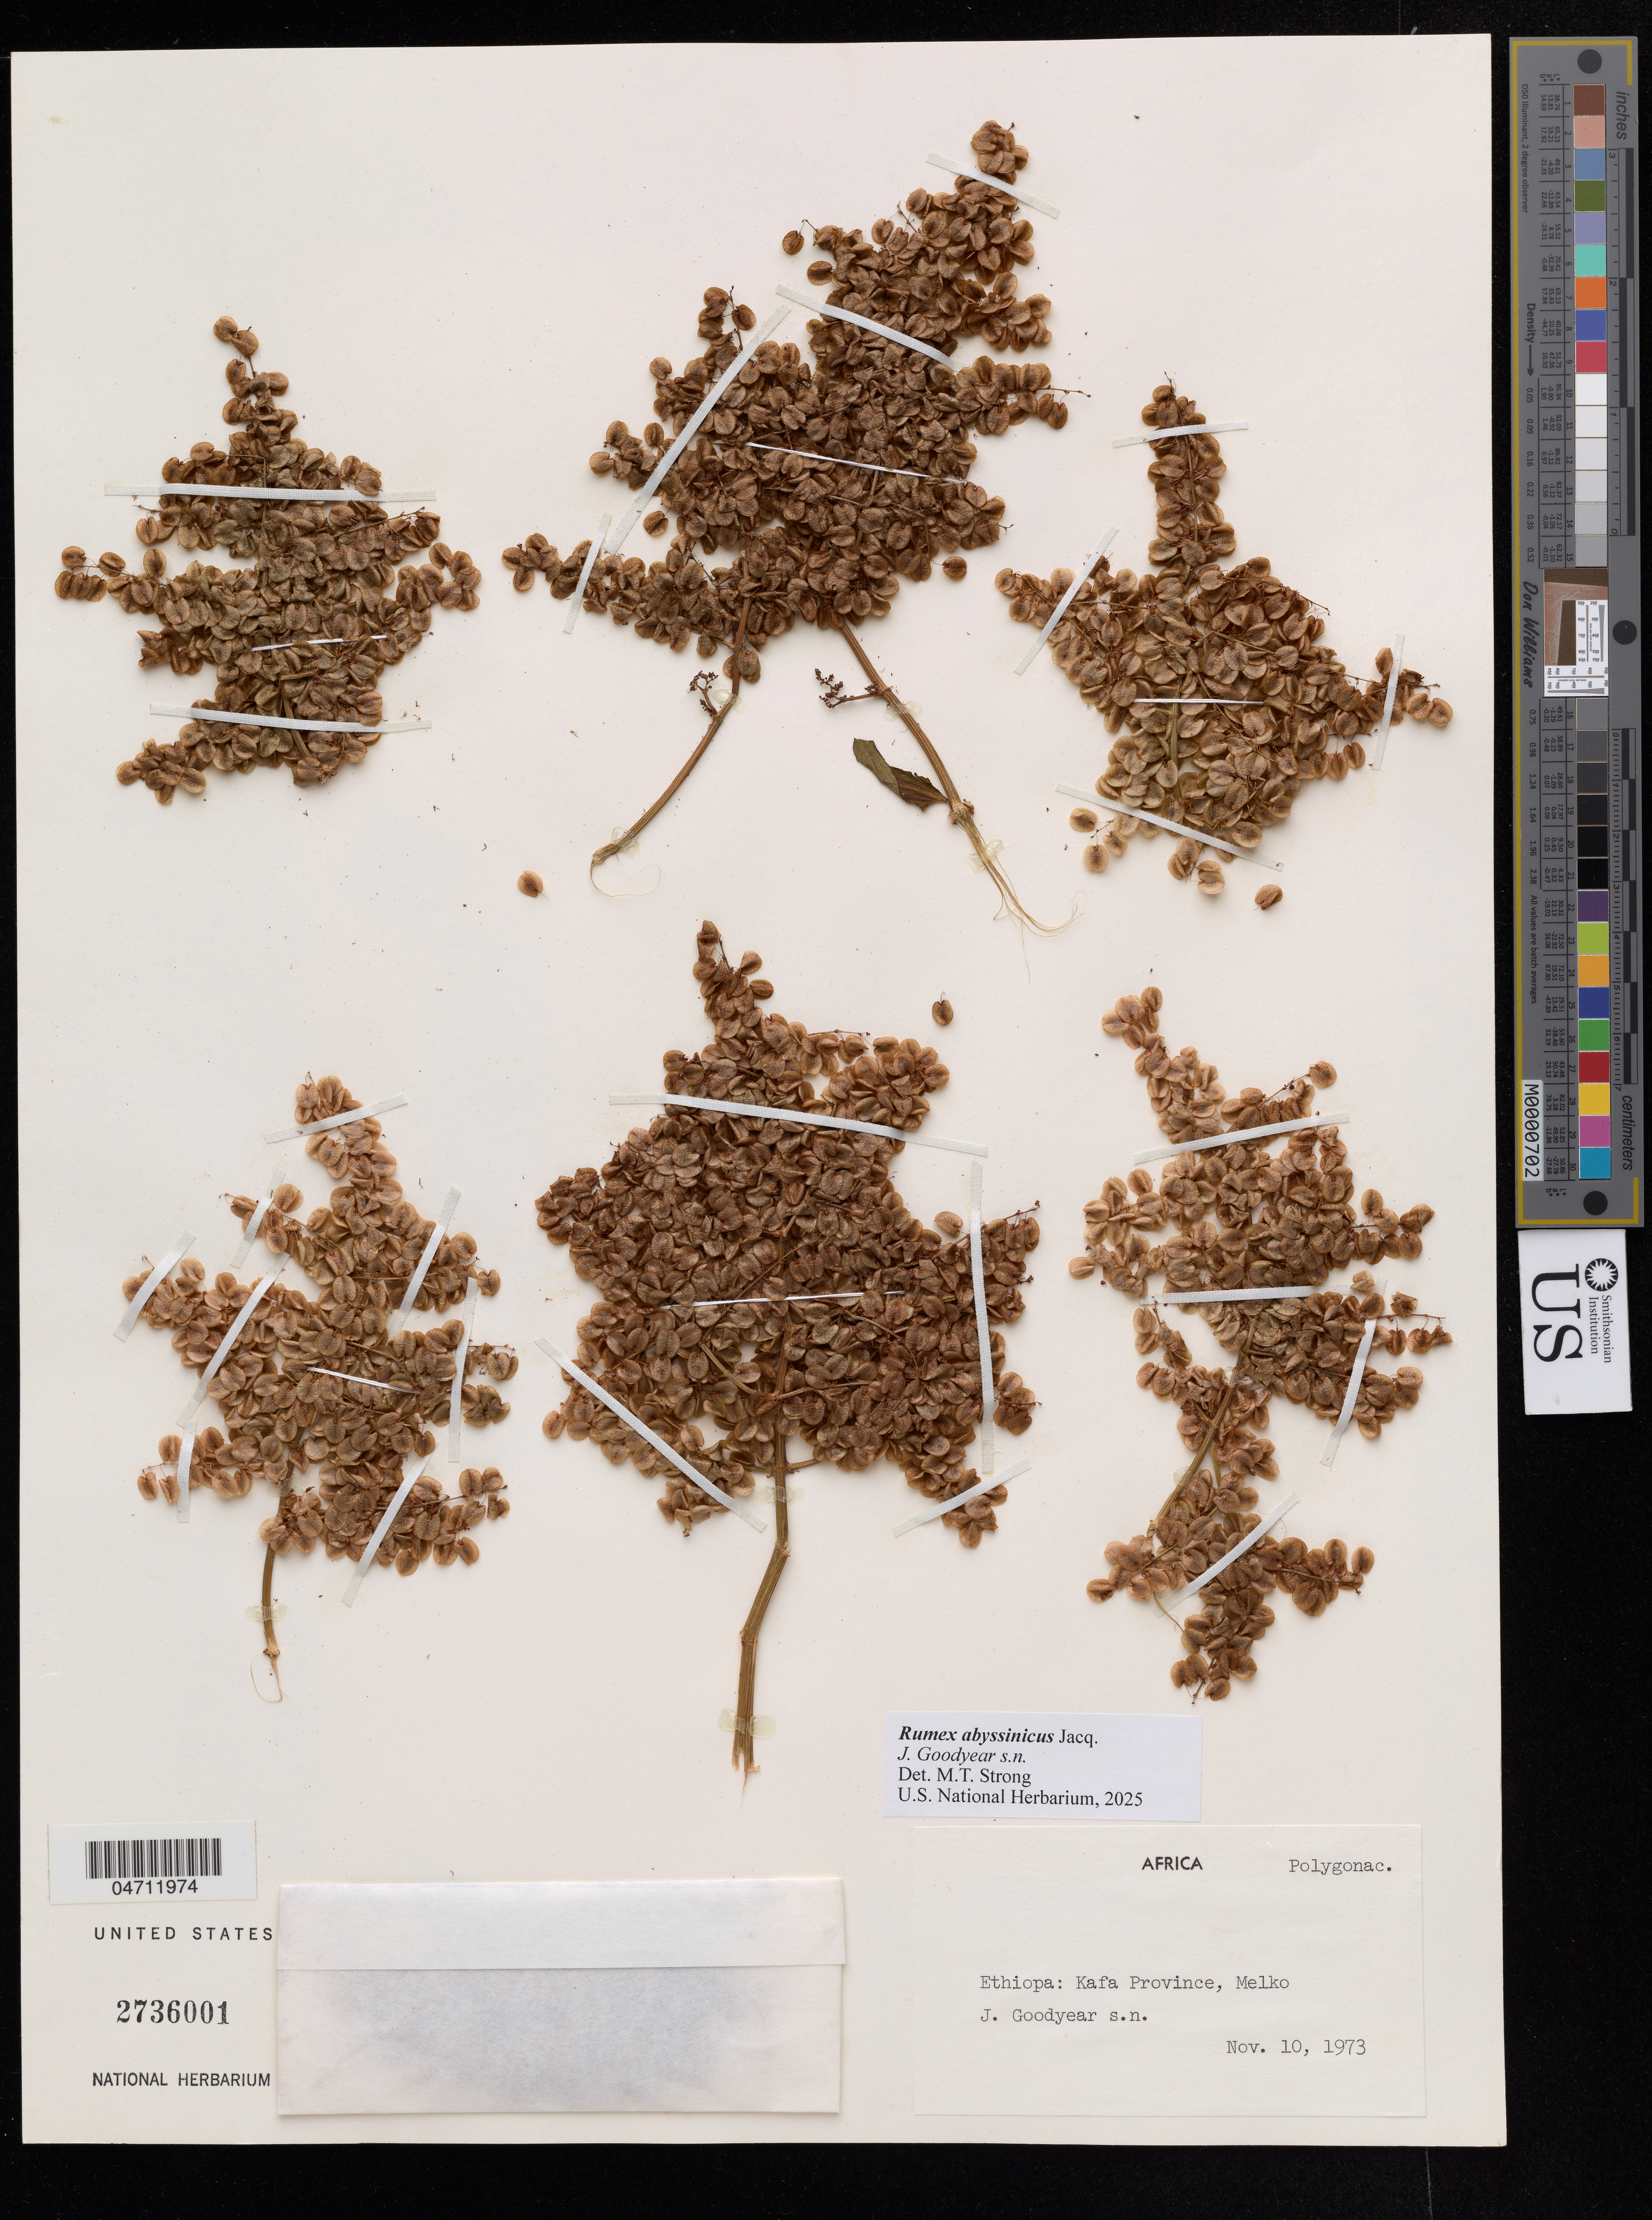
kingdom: Plantae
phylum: Tracheophyta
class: Magnoliopsida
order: Caryophyllales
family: Polygonaceae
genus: Rumex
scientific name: Rumex abyssinicus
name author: Jacq.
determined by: Strong, M. T., (US), Smithsonian Institution - National Museum of Natural History (UNITED STATES)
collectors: J. Goodyear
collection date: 1973-11-10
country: Ethiopia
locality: Africa, Kafa Province: Melke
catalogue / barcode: US 2736001